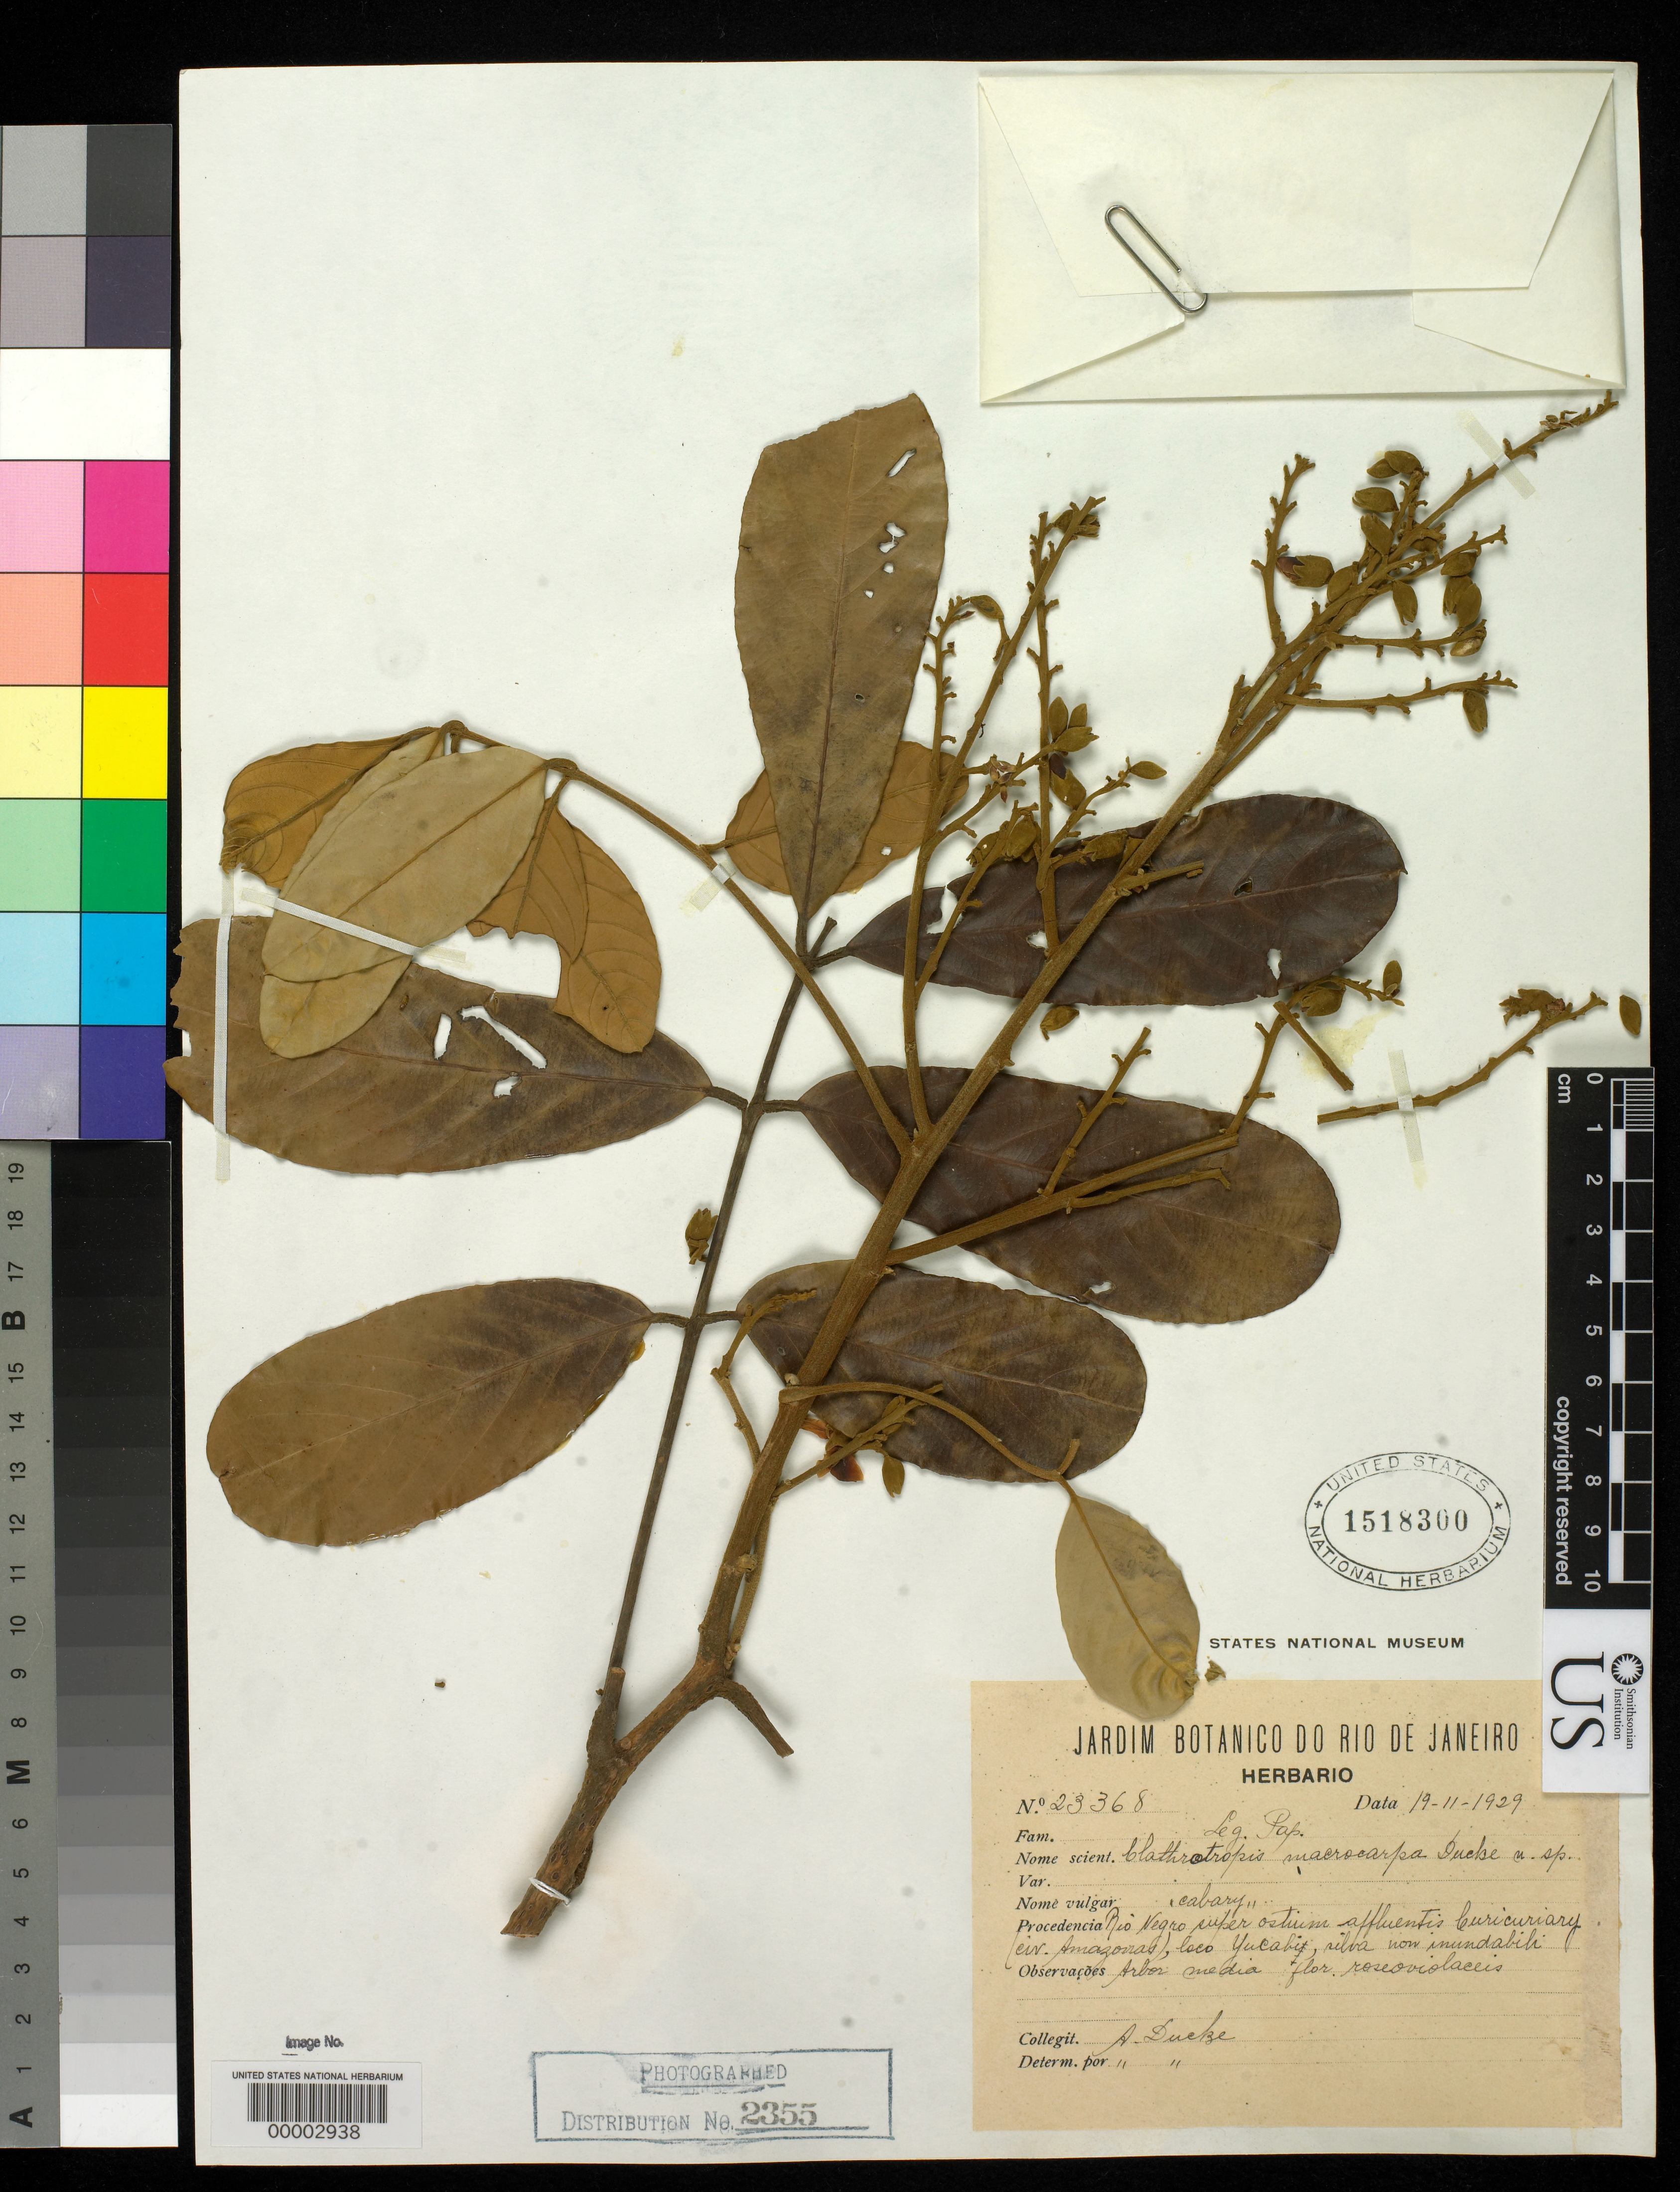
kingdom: Plantae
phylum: Tracheophyta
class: Magnoliopsida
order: Fabales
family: Fabaceae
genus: Clathrotropis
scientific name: Clathrotropis macrocarpa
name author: Ducke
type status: Isotype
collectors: A. Ducke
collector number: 23368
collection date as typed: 19 Nov 1929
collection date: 1929-11-19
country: Brazil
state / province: Amazonas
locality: Prope Rio Negro, Cabary, Yucabi, Curicuriary.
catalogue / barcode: US 1518300